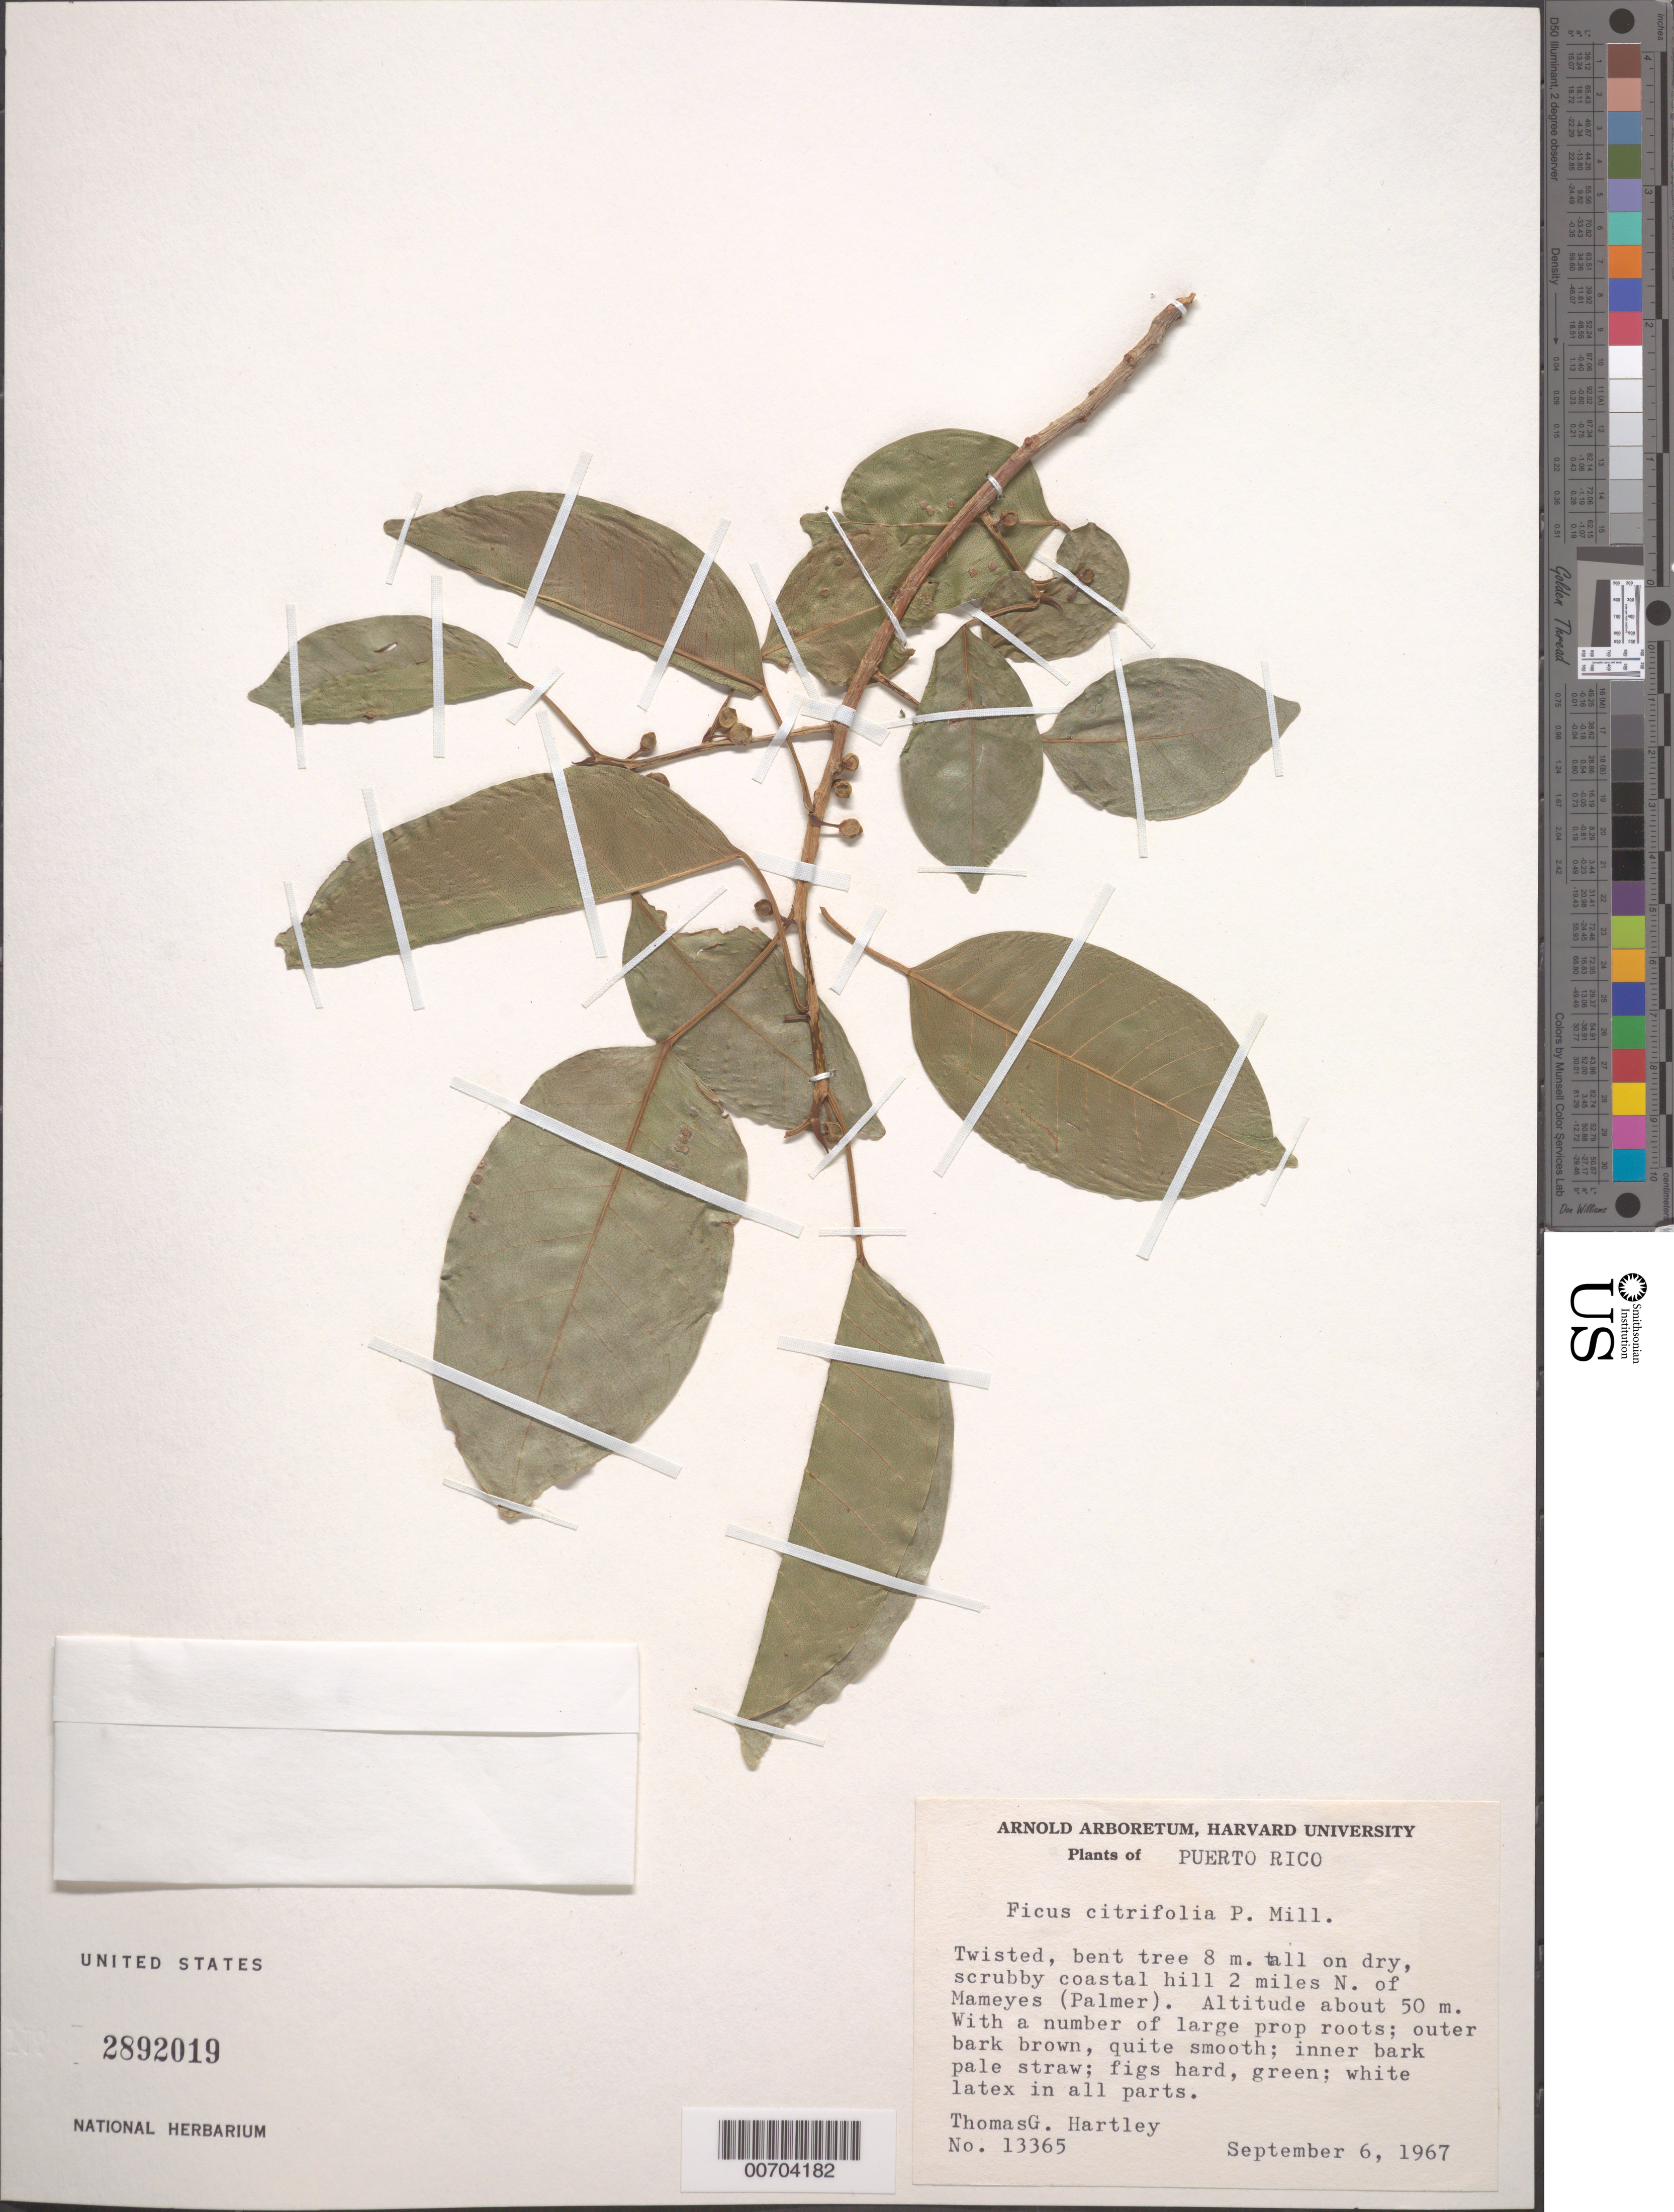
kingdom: Plantae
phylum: Tracheophyta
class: Magnoliopsida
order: Rosales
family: Moraceae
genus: Ficus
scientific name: Ficus citrifolia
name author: Mill.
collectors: T. G. Hartley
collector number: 13365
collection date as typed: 06 Sep 1967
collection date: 1967-09-06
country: Puerto Rico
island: Greater Antilles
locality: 2 mi N of Mameyes (Palmer).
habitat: Scrubby coastal hill; dry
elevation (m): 50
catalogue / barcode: US 2892019